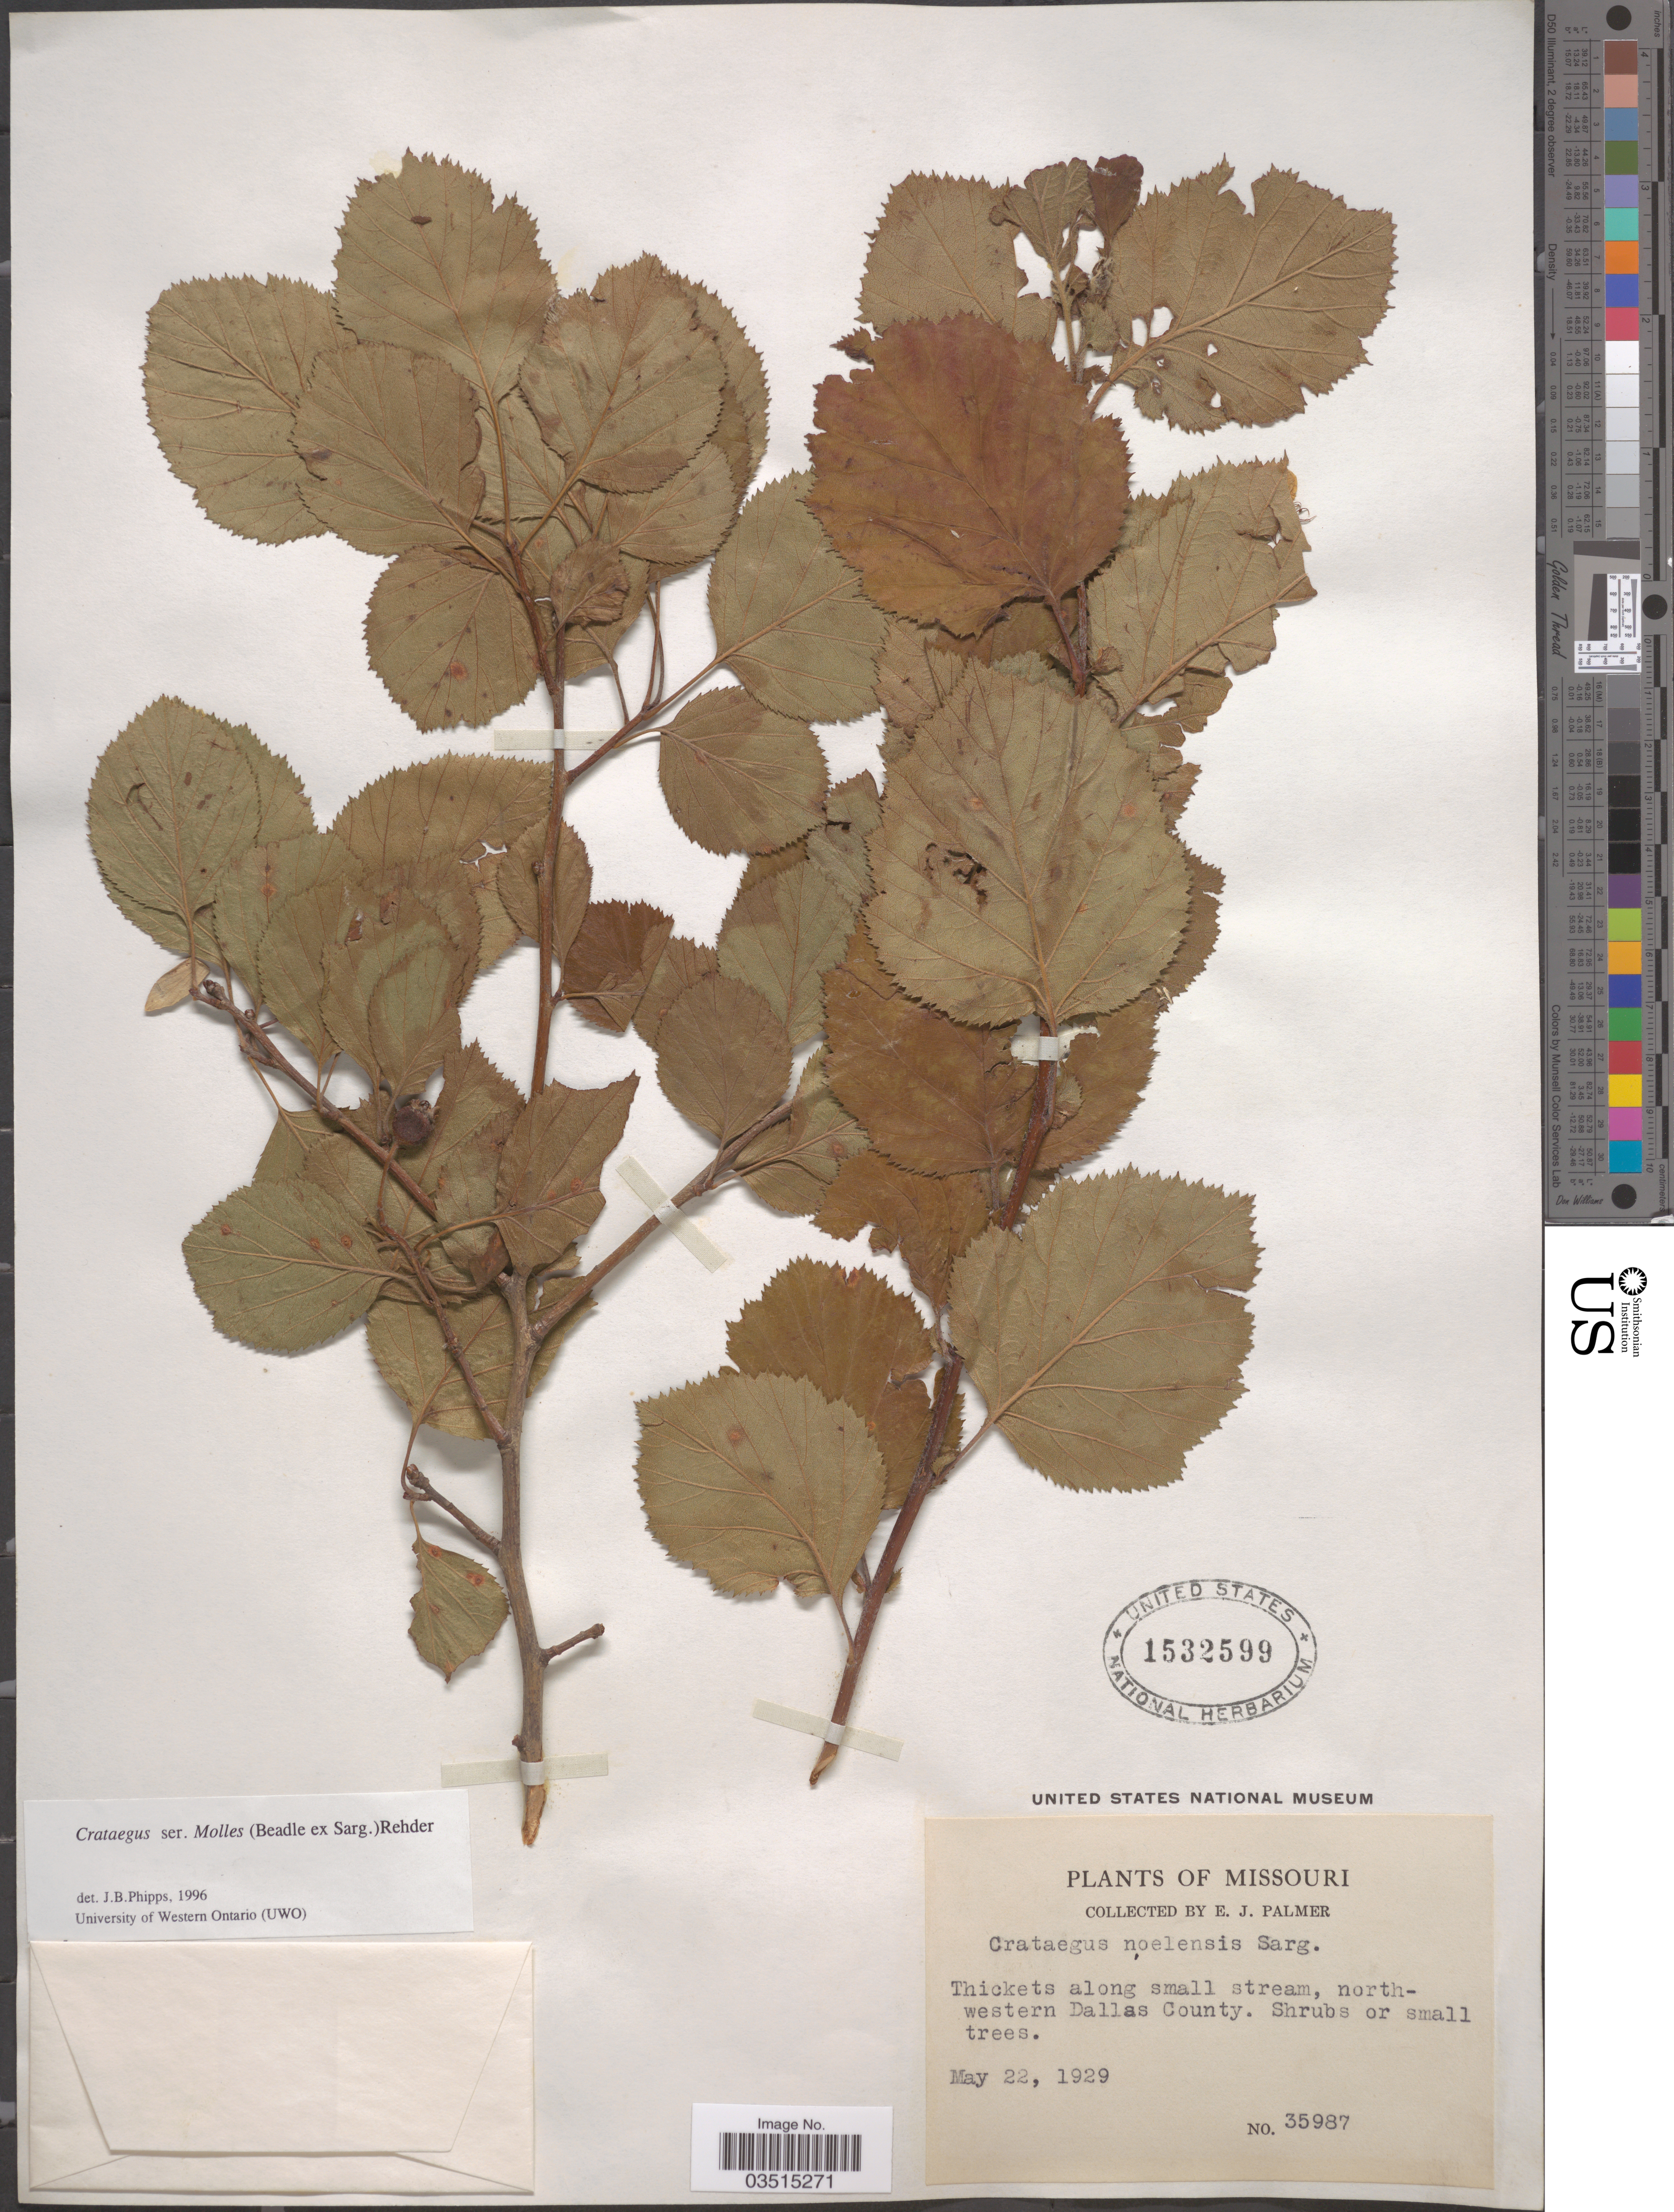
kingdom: Plantae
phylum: Tracheophyta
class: Magnoliopsida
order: Rosales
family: Rosaceae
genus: Crataegus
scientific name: Crataegus noelensis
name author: Sarg.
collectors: E. J. Palmer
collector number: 35987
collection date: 1929-05-22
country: United States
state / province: Missouri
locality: Northwestern Dallas County.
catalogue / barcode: US 1532599